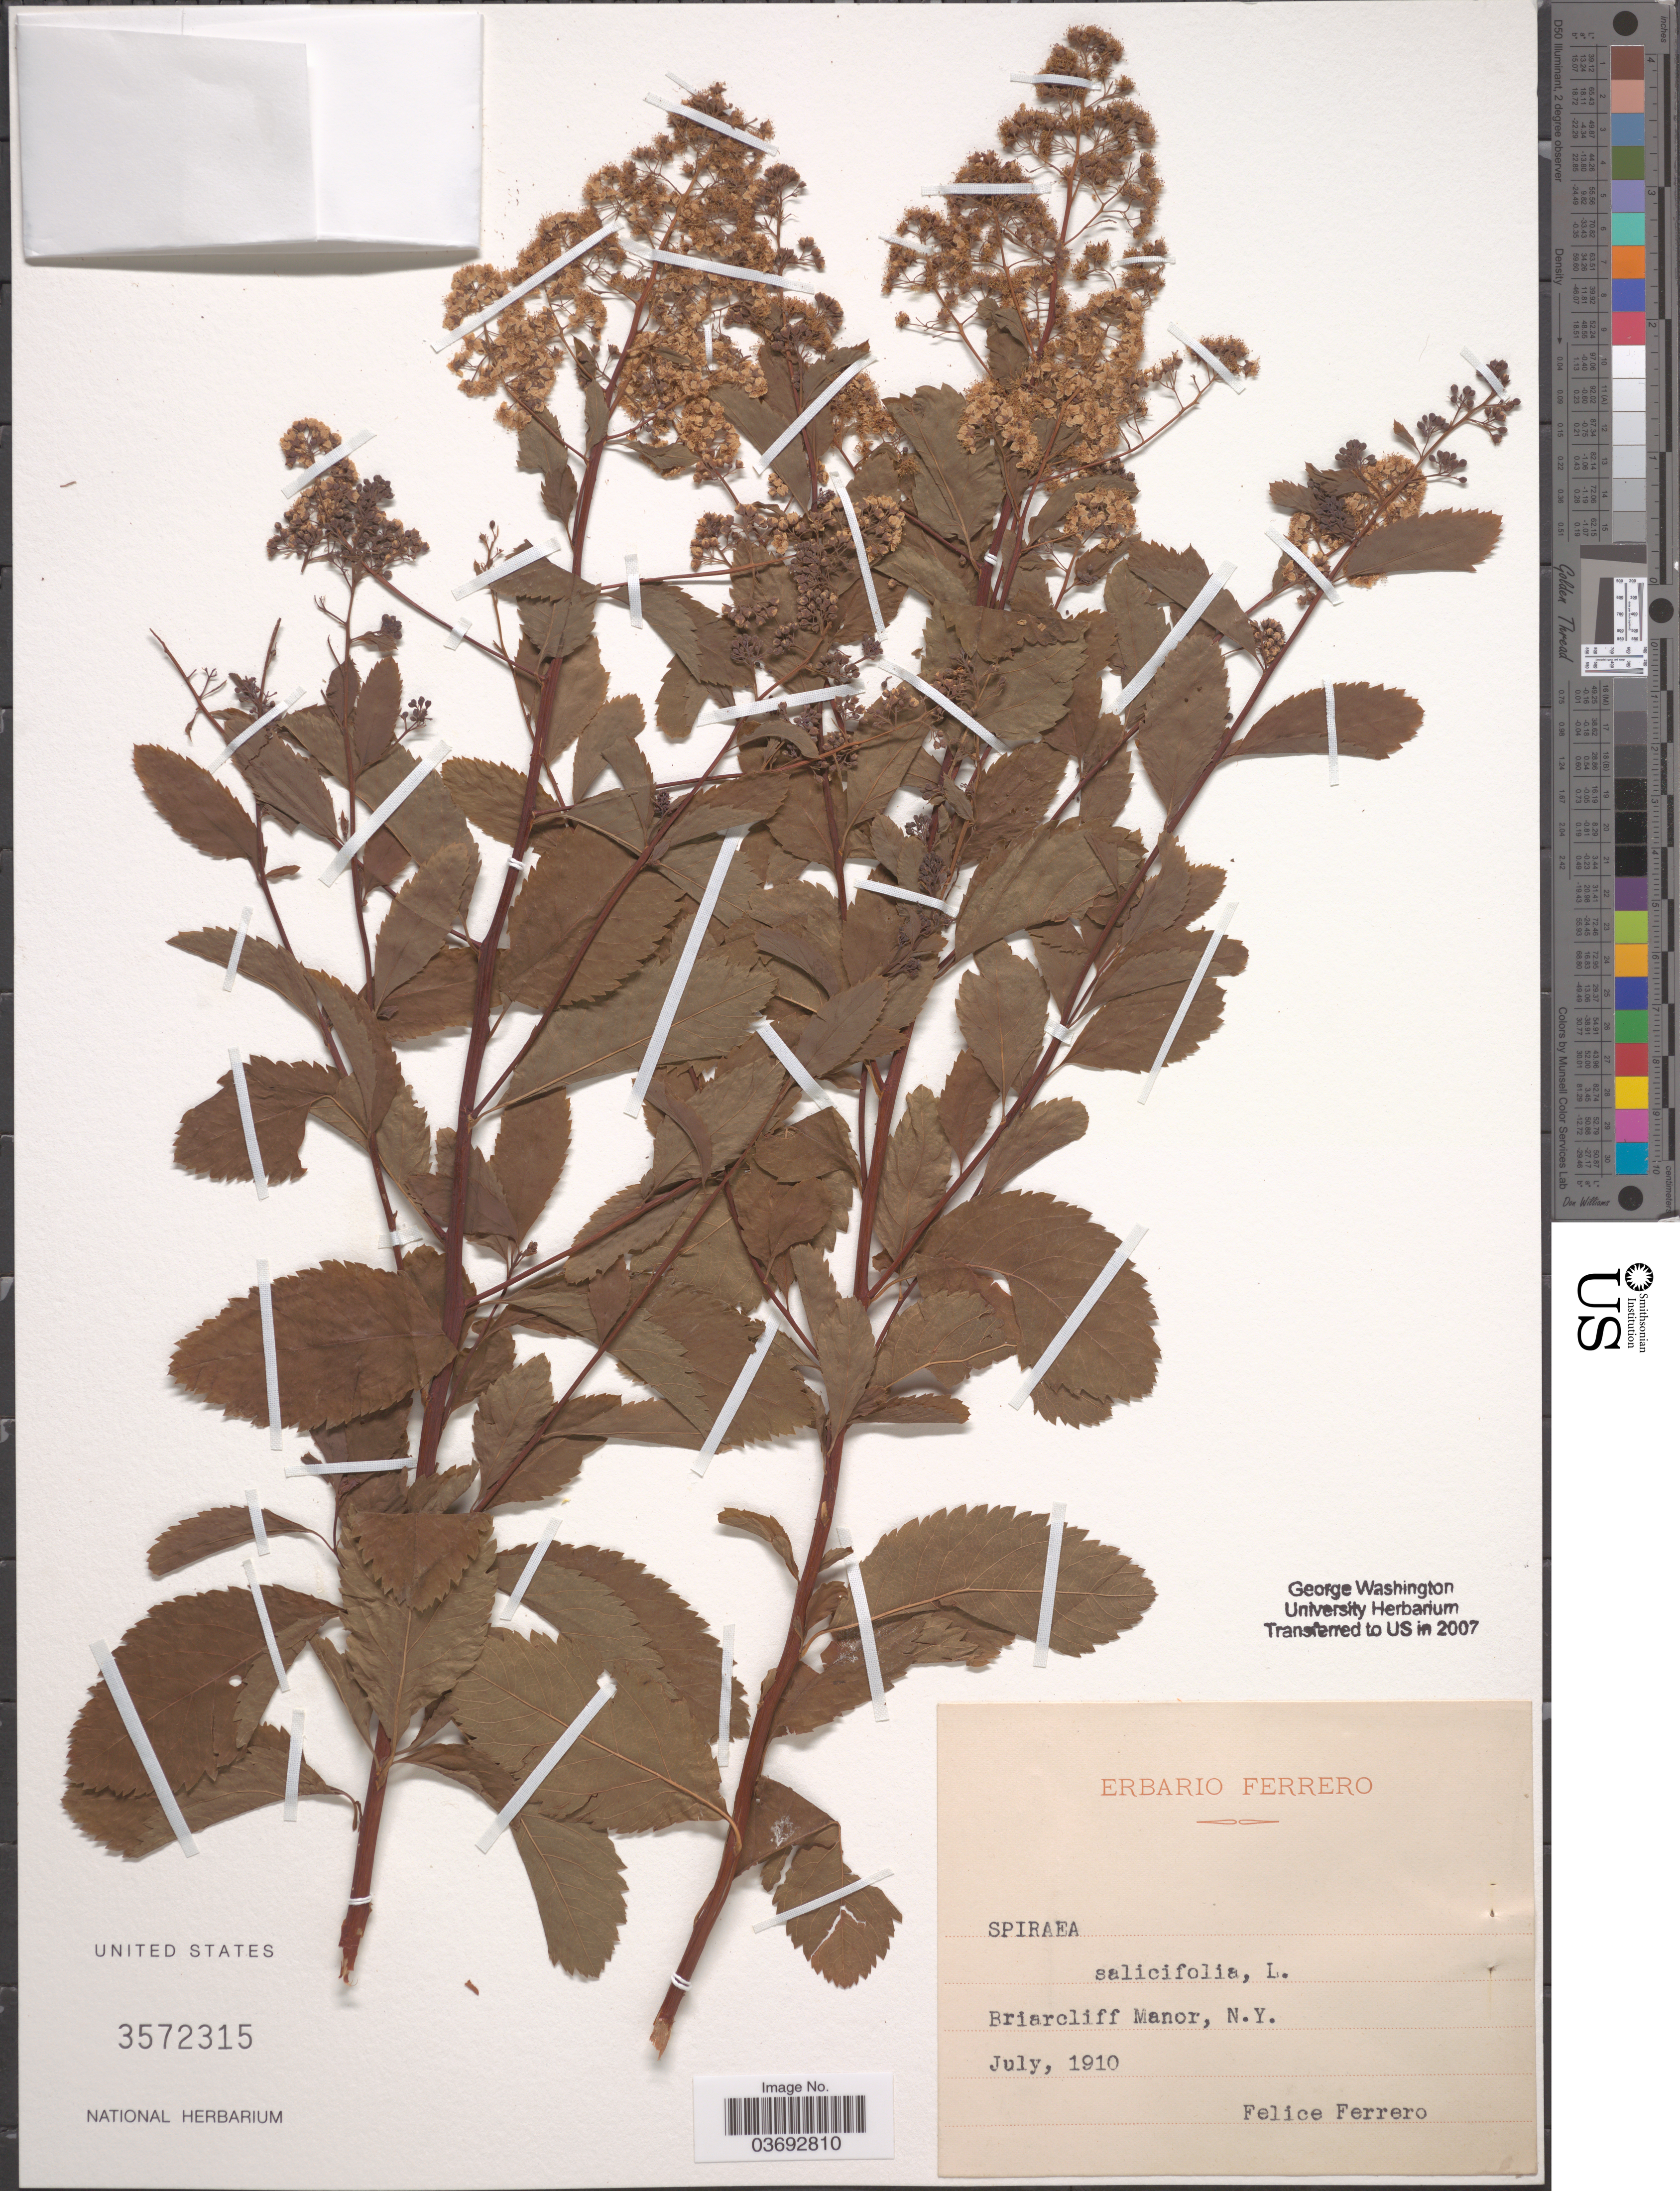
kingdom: Plantae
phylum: Tracheophyta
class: Magnoliopsida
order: Rosales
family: Rosaceae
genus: Spiraea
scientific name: Spiraea salicifolia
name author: L.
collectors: F. Ferrero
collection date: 1910-07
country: United States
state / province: New York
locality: Briarcliff Manor.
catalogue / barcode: US 3572315